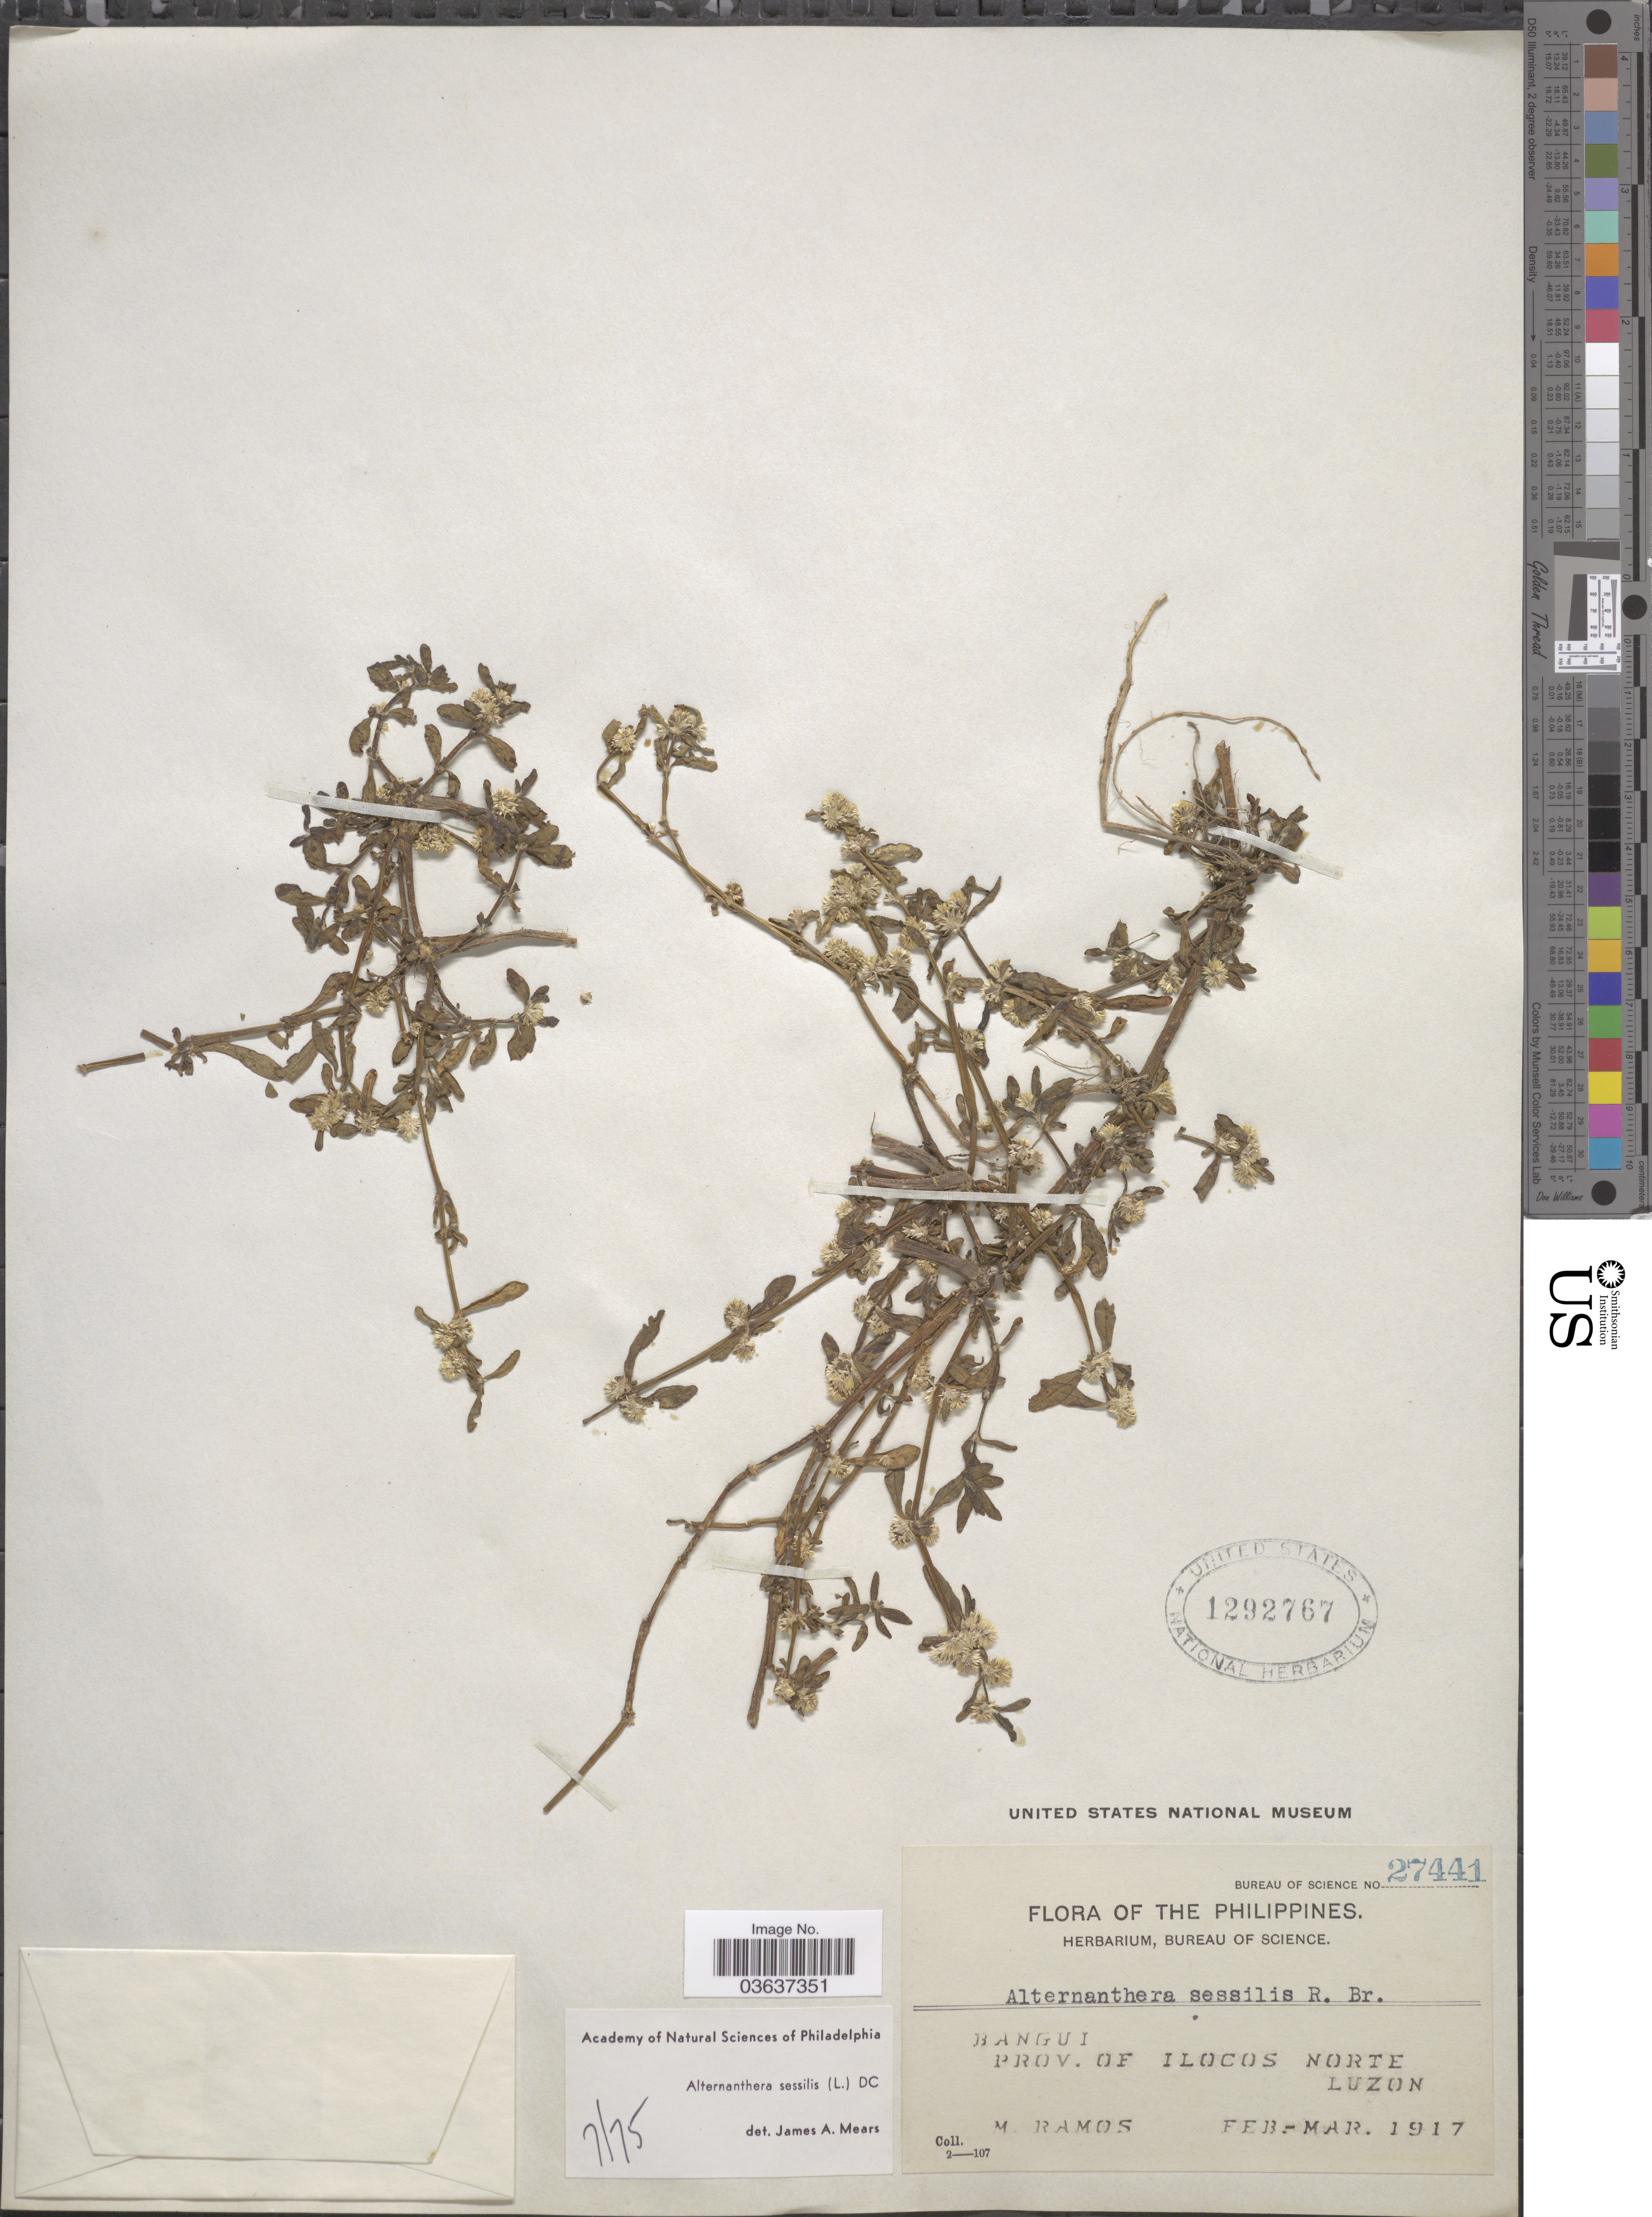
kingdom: Plantae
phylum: Tracheophyta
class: Magnoliopsida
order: Caryophyllales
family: Amaranthaceae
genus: Alternanthera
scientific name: Alternanthera sessilis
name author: (L.) DC.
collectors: M. Ramos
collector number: Bureau of Science 27441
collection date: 1917-02/1917-03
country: Philippines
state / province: Ilocos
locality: Bangui. Prov. of Ilocos Norte. Luzon.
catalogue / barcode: US 1292767